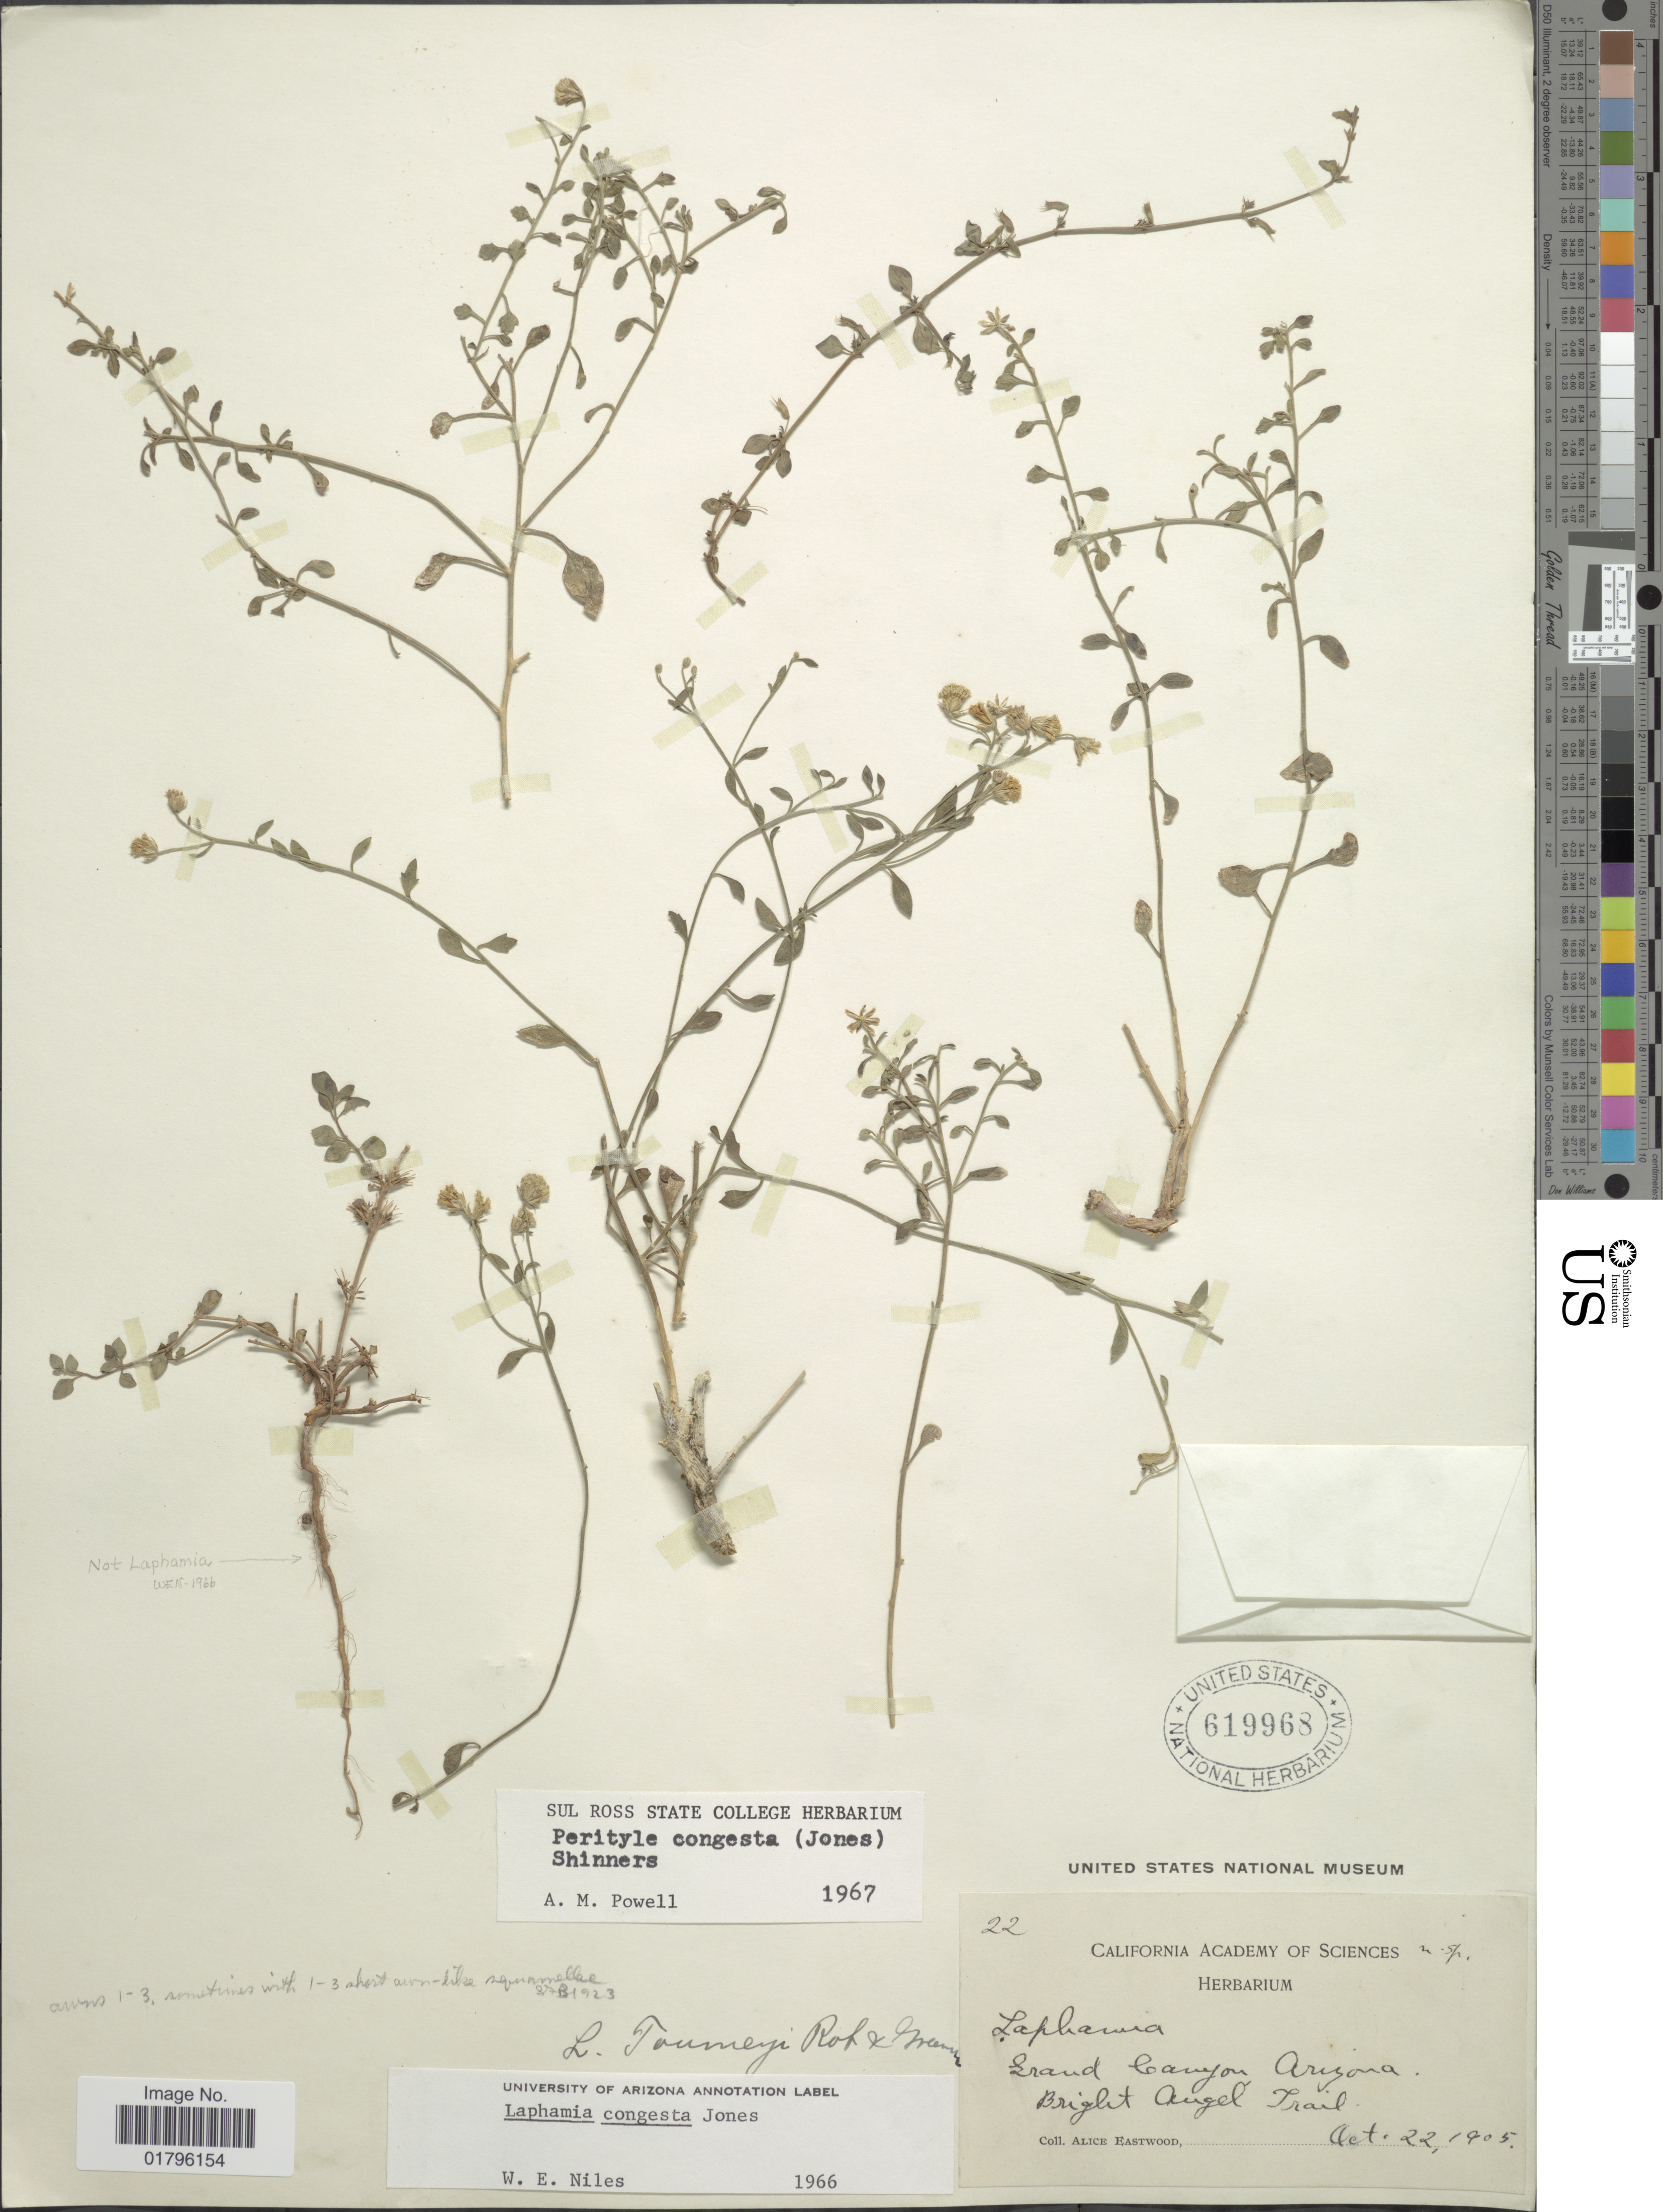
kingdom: Plantae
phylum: Tracheophyta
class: Magnoliopsida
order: Asterales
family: Asteraceae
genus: Perityle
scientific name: Perityle congesta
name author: (M.E. Jones) Shinners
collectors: A. Eastwood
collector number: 22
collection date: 1905-10-22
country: United States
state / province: Arizona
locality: Grand Canyon. Bright Angel Trail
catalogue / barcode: US 619968